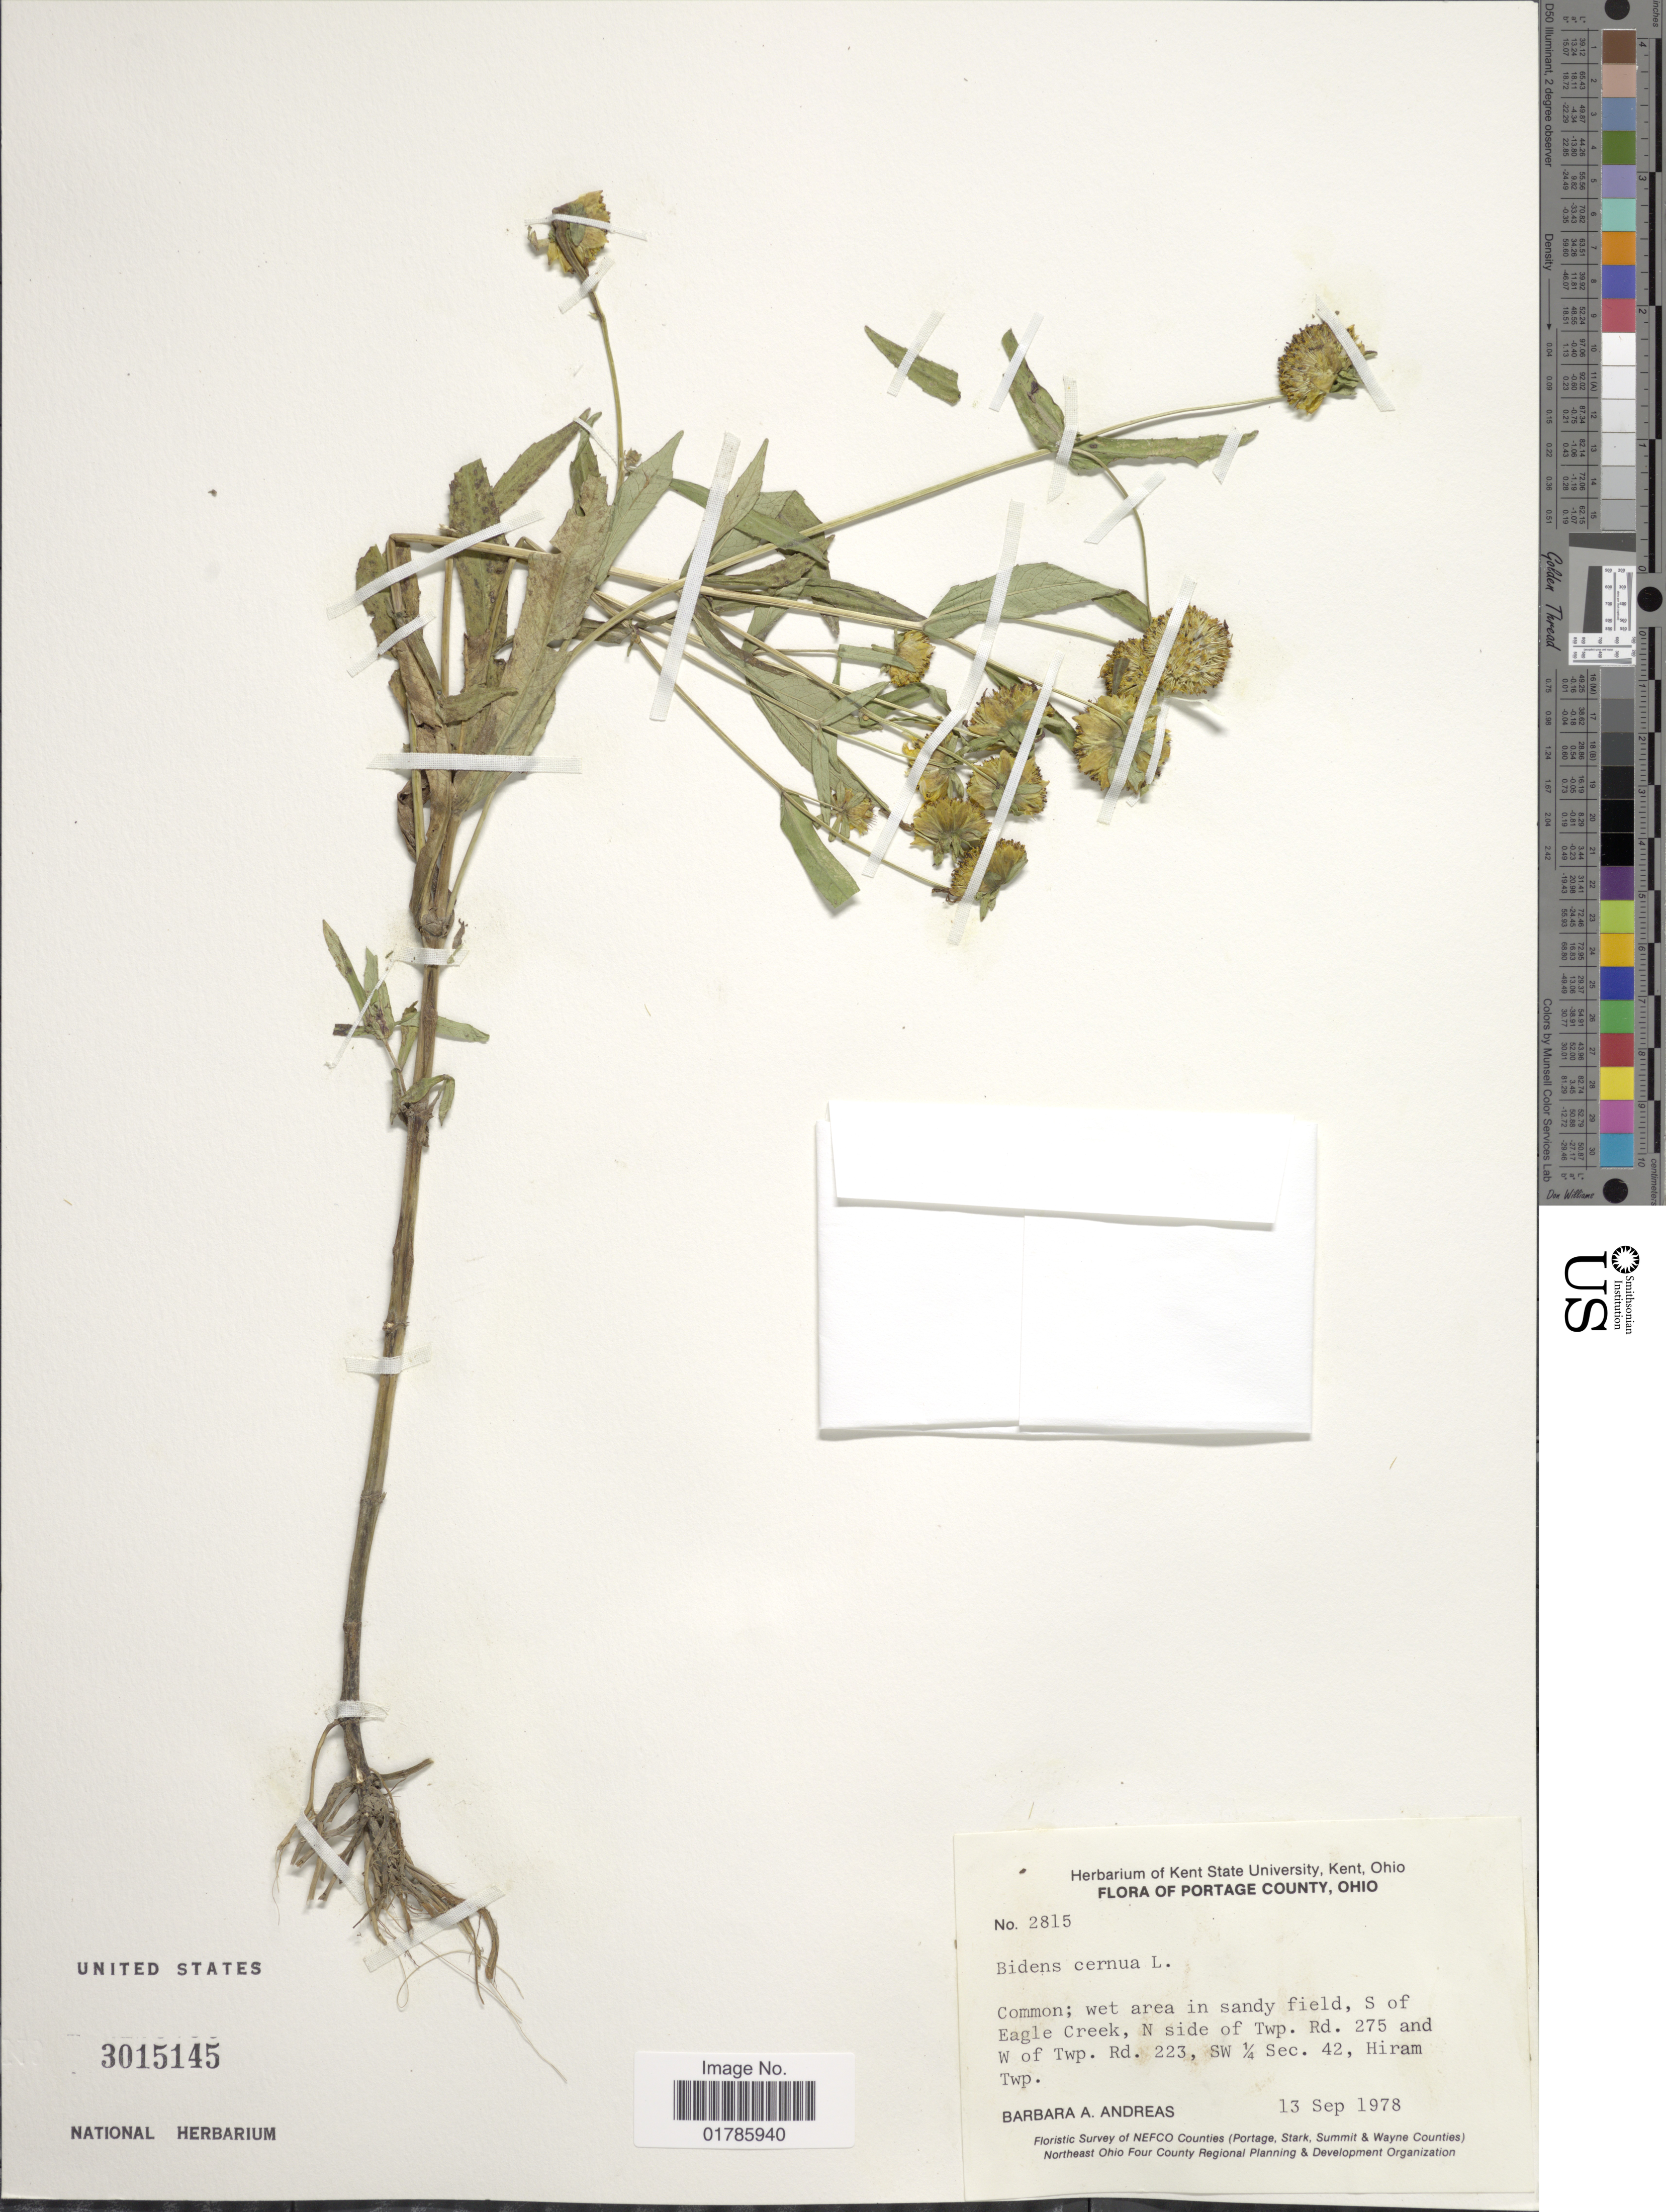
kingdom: Plantae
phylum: Tracheophyta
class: Magnoliopsida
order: Asterales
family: Asteraceae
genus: Bidens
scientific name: Bidens cernua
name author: L.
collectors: B. A. Andreas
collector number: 2815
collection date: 1978-09-13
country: United States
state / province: Ohio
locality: Portage County, S of Eagle Creek, N side of Two. Rd. 275 and W of Twp. Rd. 223, SW ¼ Sec. 42, Hiram Twp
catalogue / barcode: US 3015145